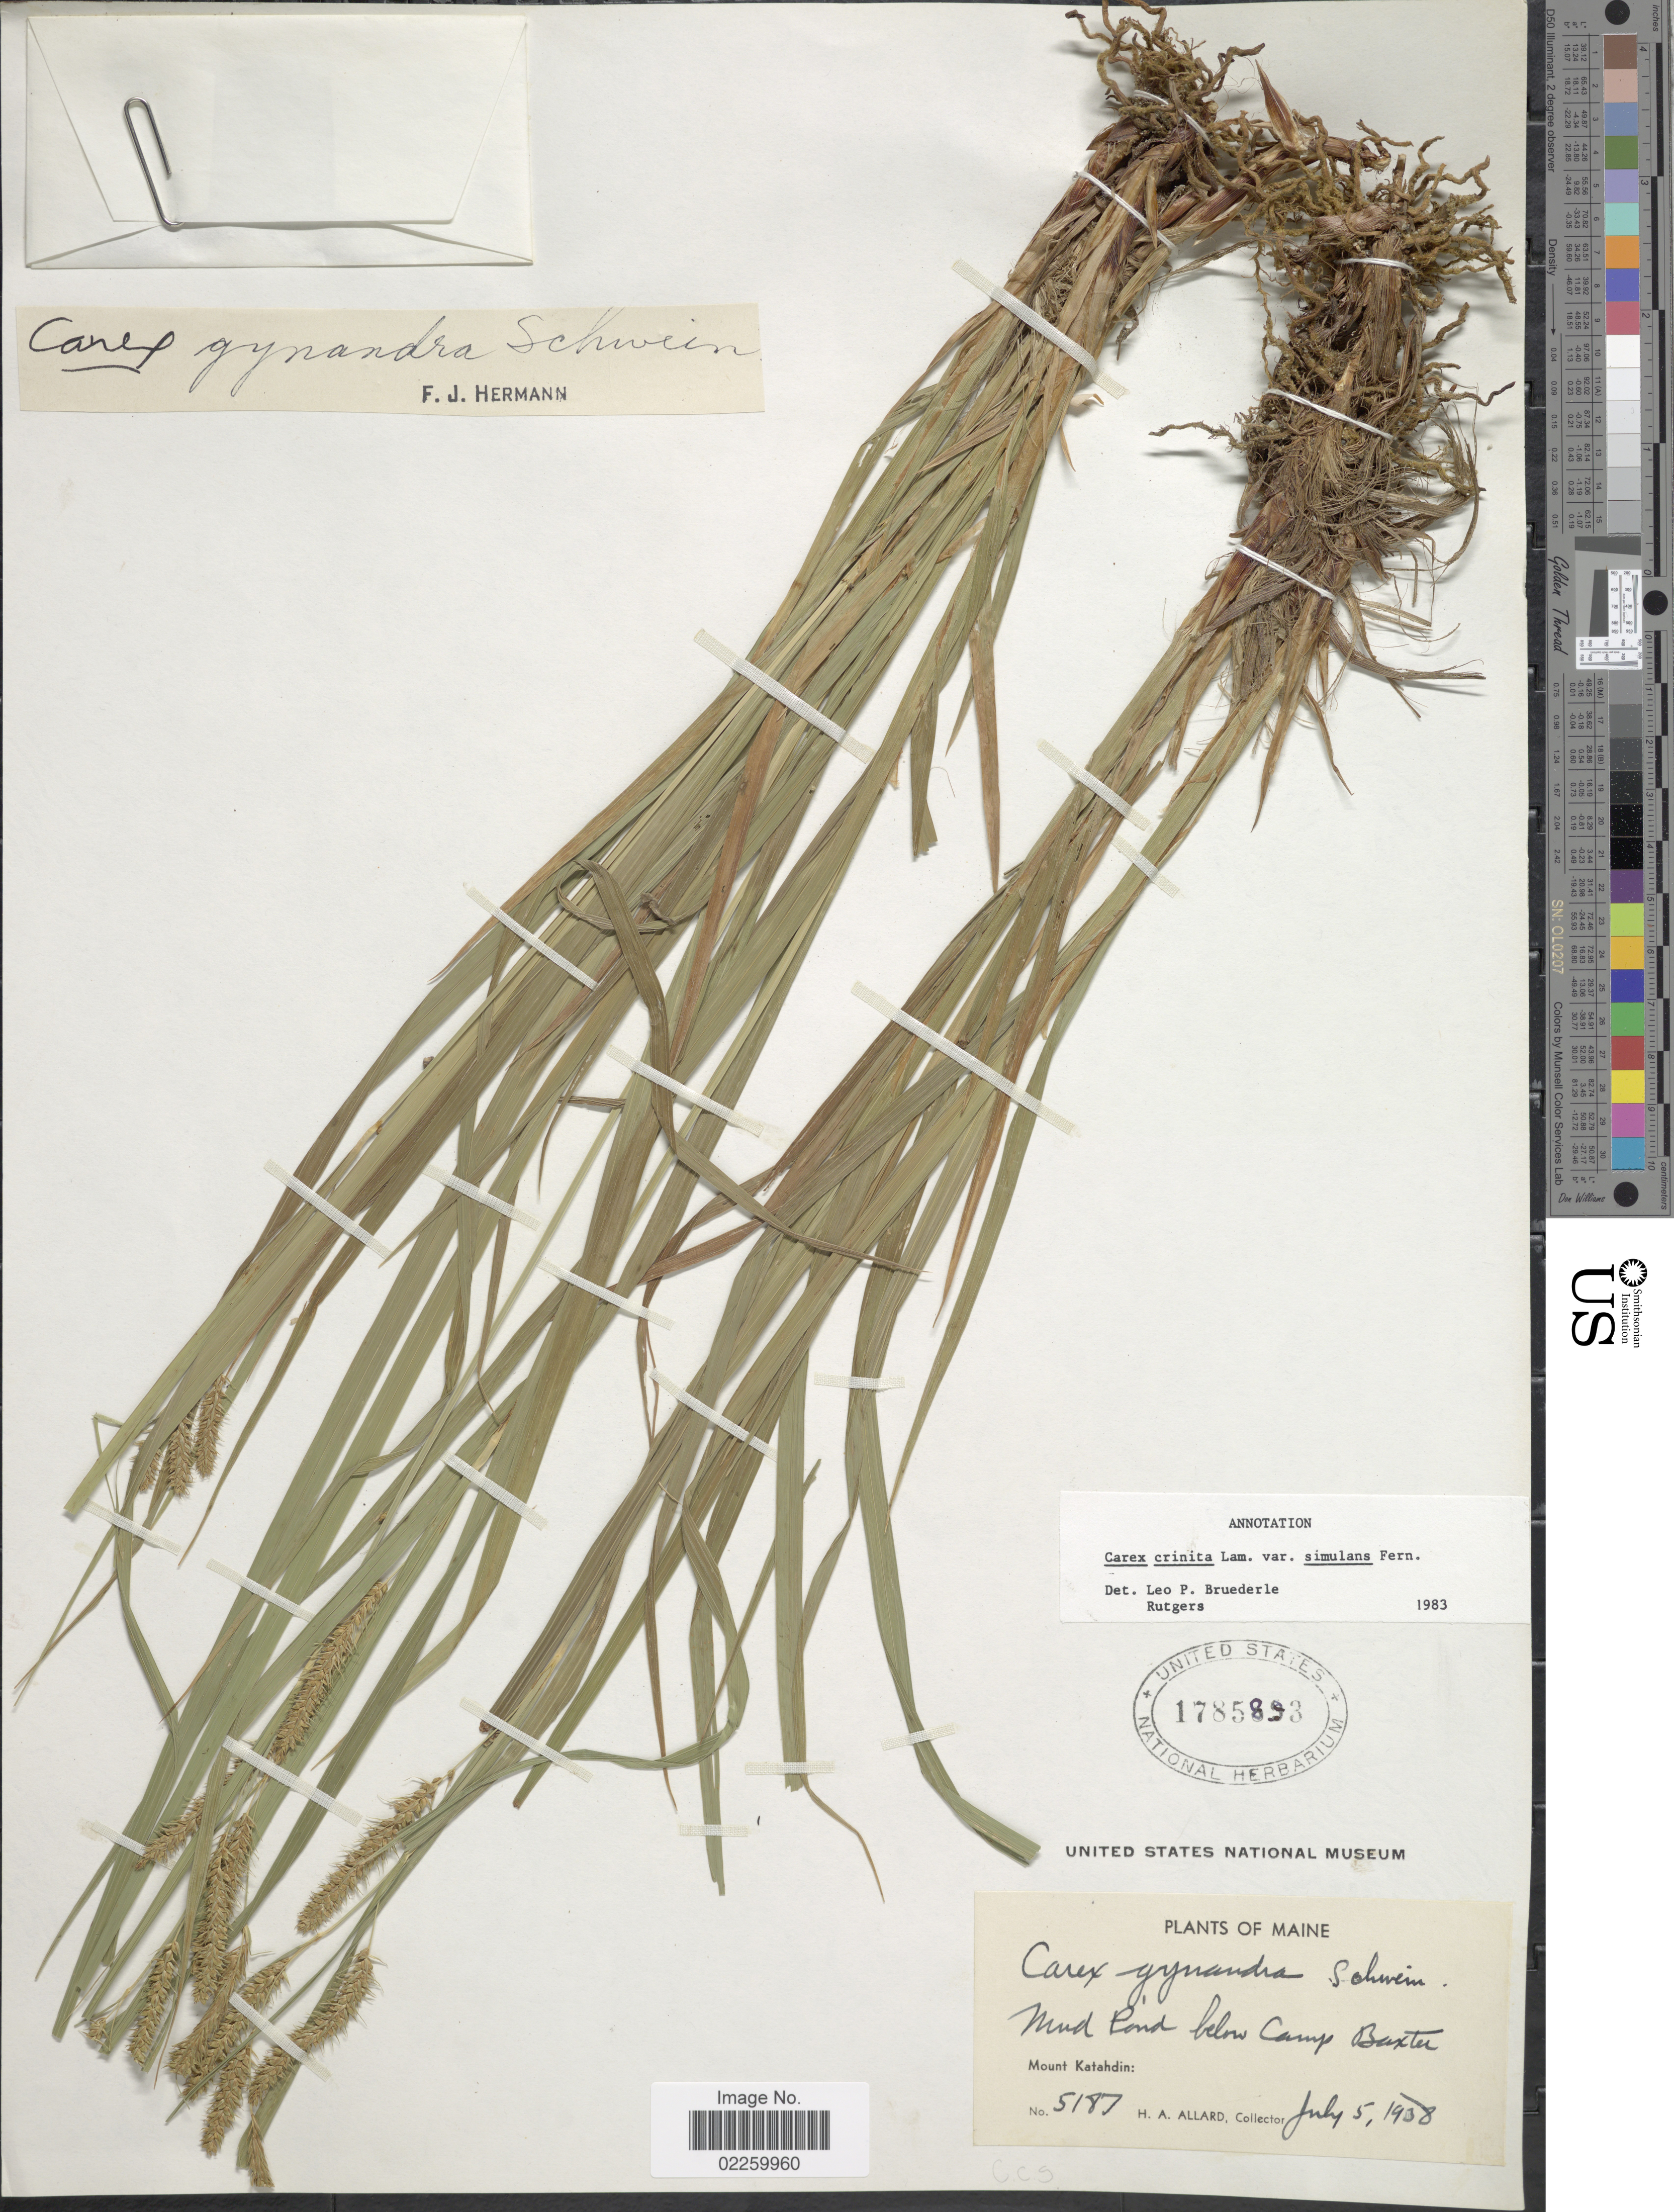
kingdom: Plantae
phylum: Tracheophyta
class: Liliopsida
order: Poales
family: Cyperaceae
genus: Carex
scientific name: Carex crinita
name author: Lam.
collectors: H. A. Allard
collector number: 5187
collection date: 1938-07-05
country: United States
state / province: Maine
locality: Mount Katahdin: Mud Pond blow Camp Baxter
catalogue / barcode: US 1785893